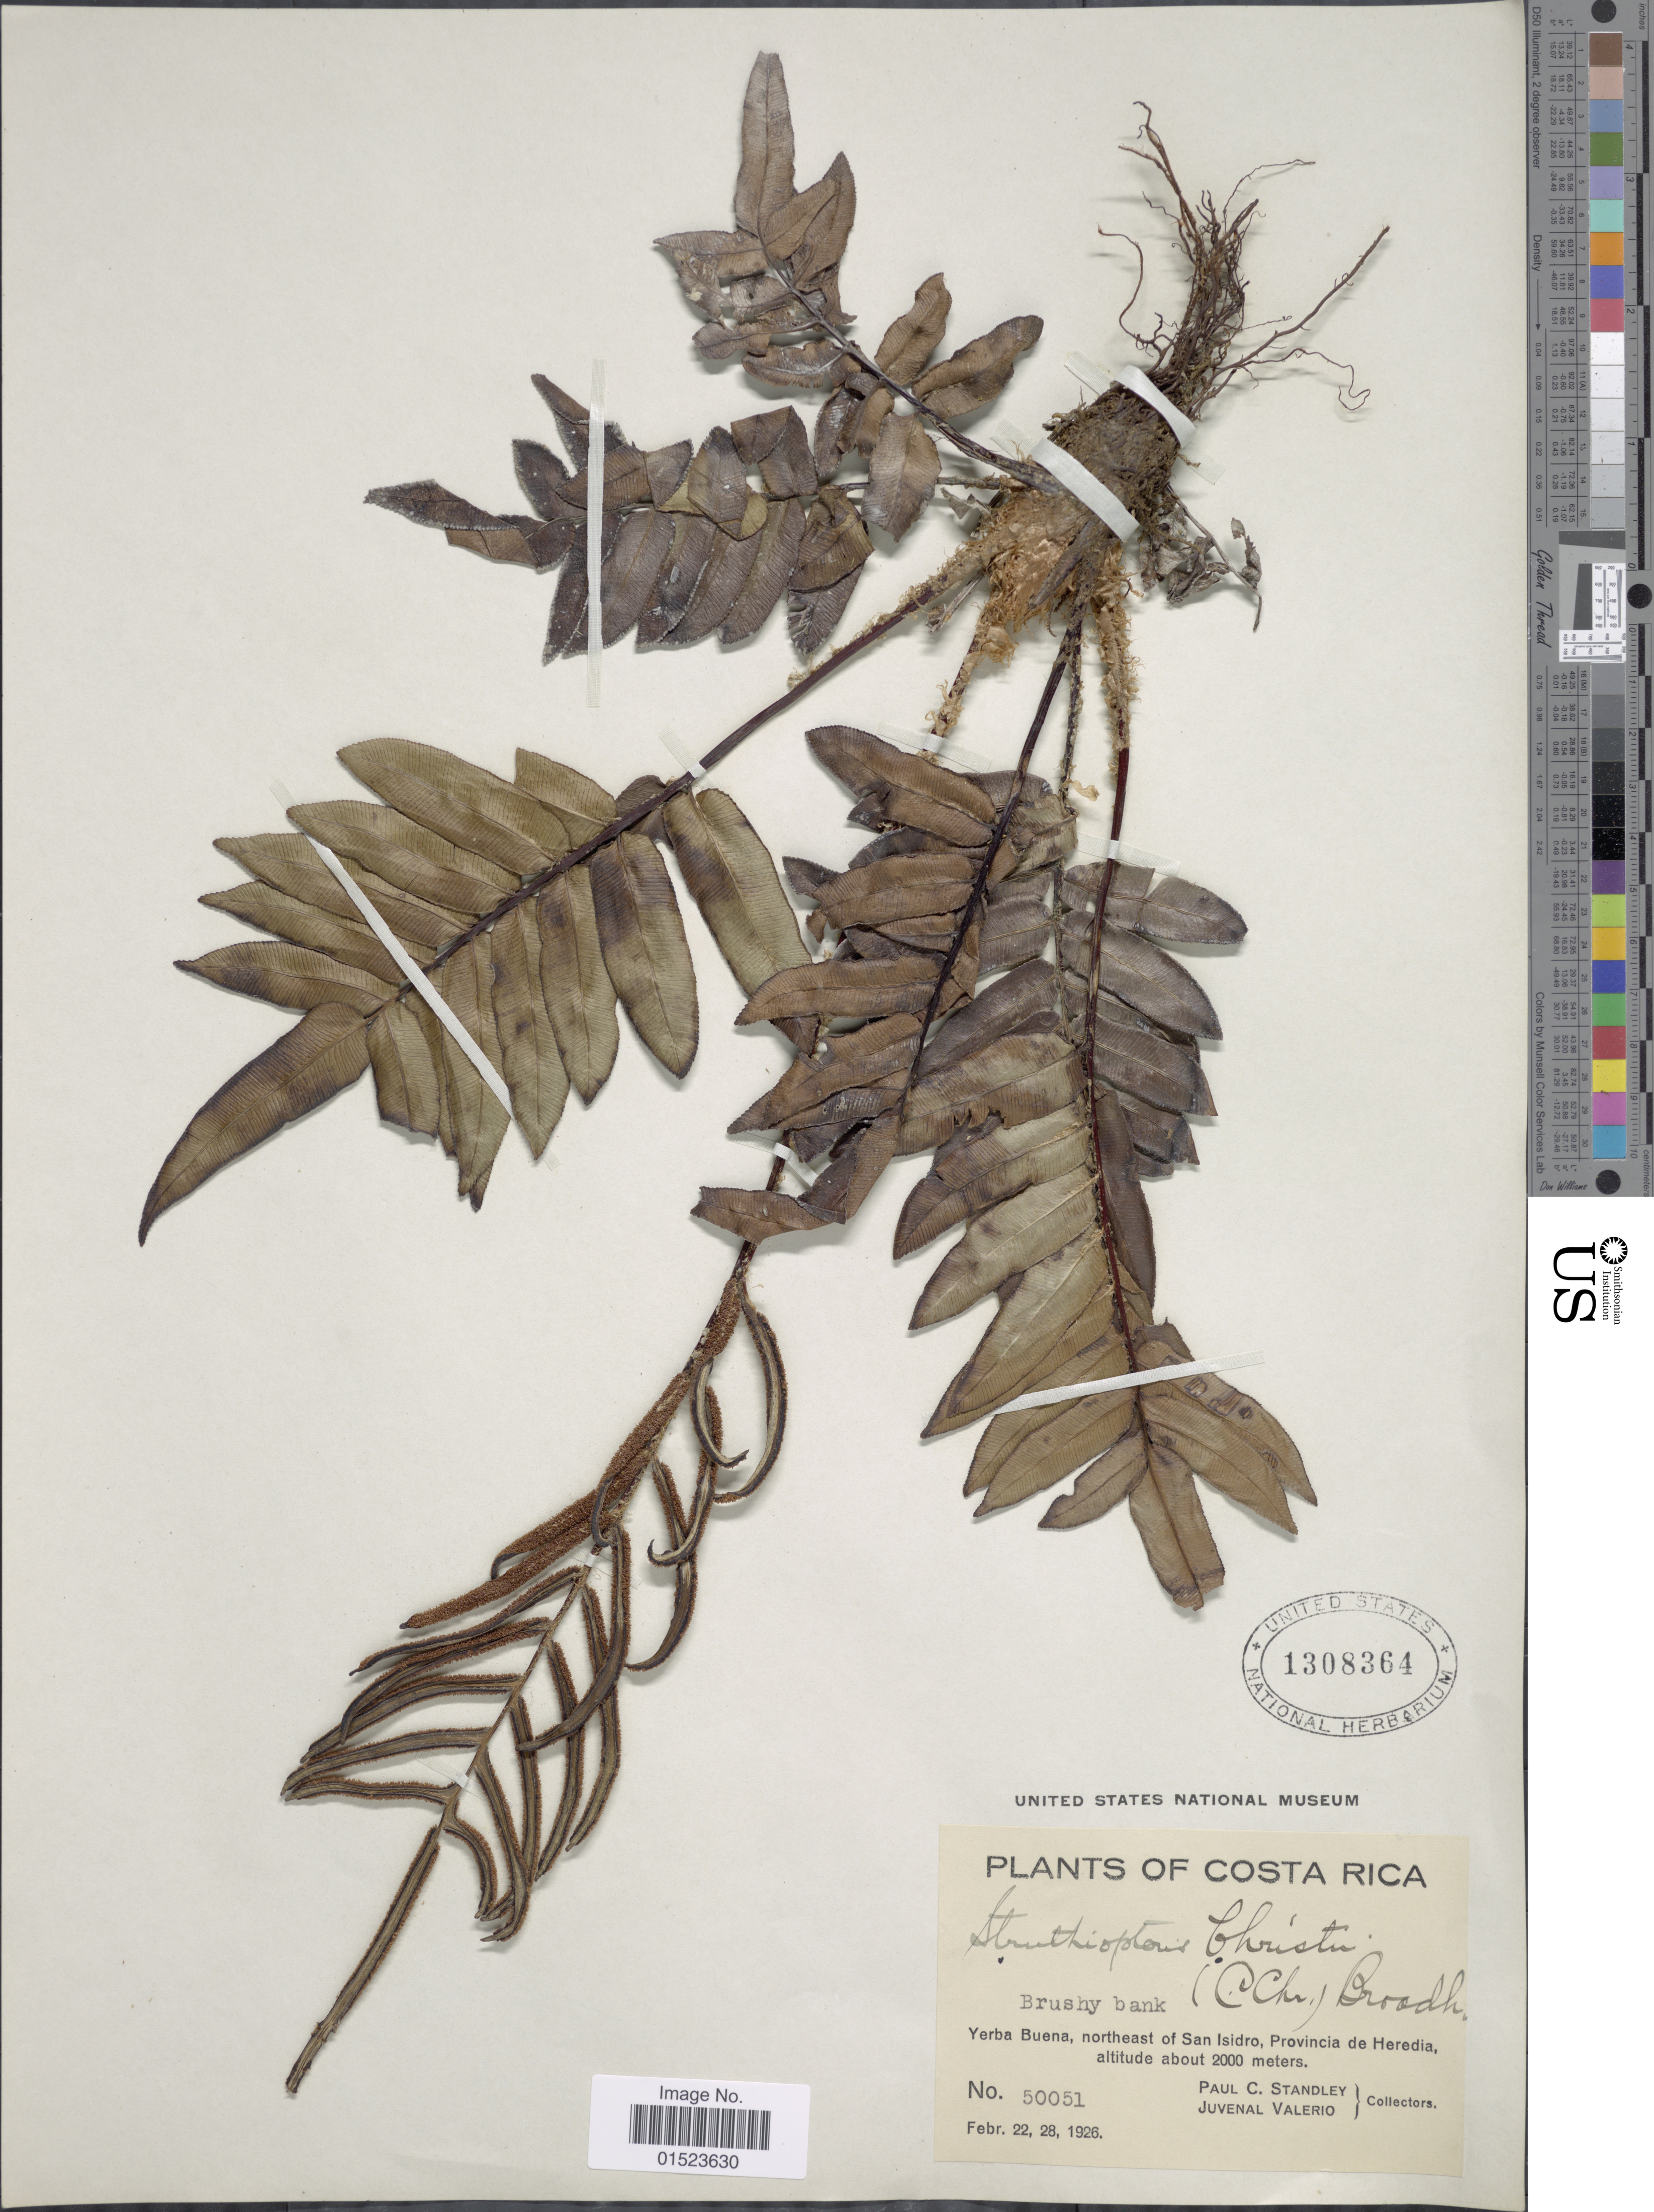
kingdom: Plantae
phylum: Tracheophyta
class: Polypodiopsida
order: Polypodiales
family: Blechnaceae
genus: Blechnum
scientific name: Blechnum christii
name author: C. Chr.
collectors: P. C. Standley & J. Valerio R.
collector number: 50051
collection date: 1926-02-22/1926-02-28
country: Costa Rica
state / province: Heredia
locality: Yerba Buena, northeast of San Isidro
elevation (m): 2000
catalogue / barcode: US 1308364